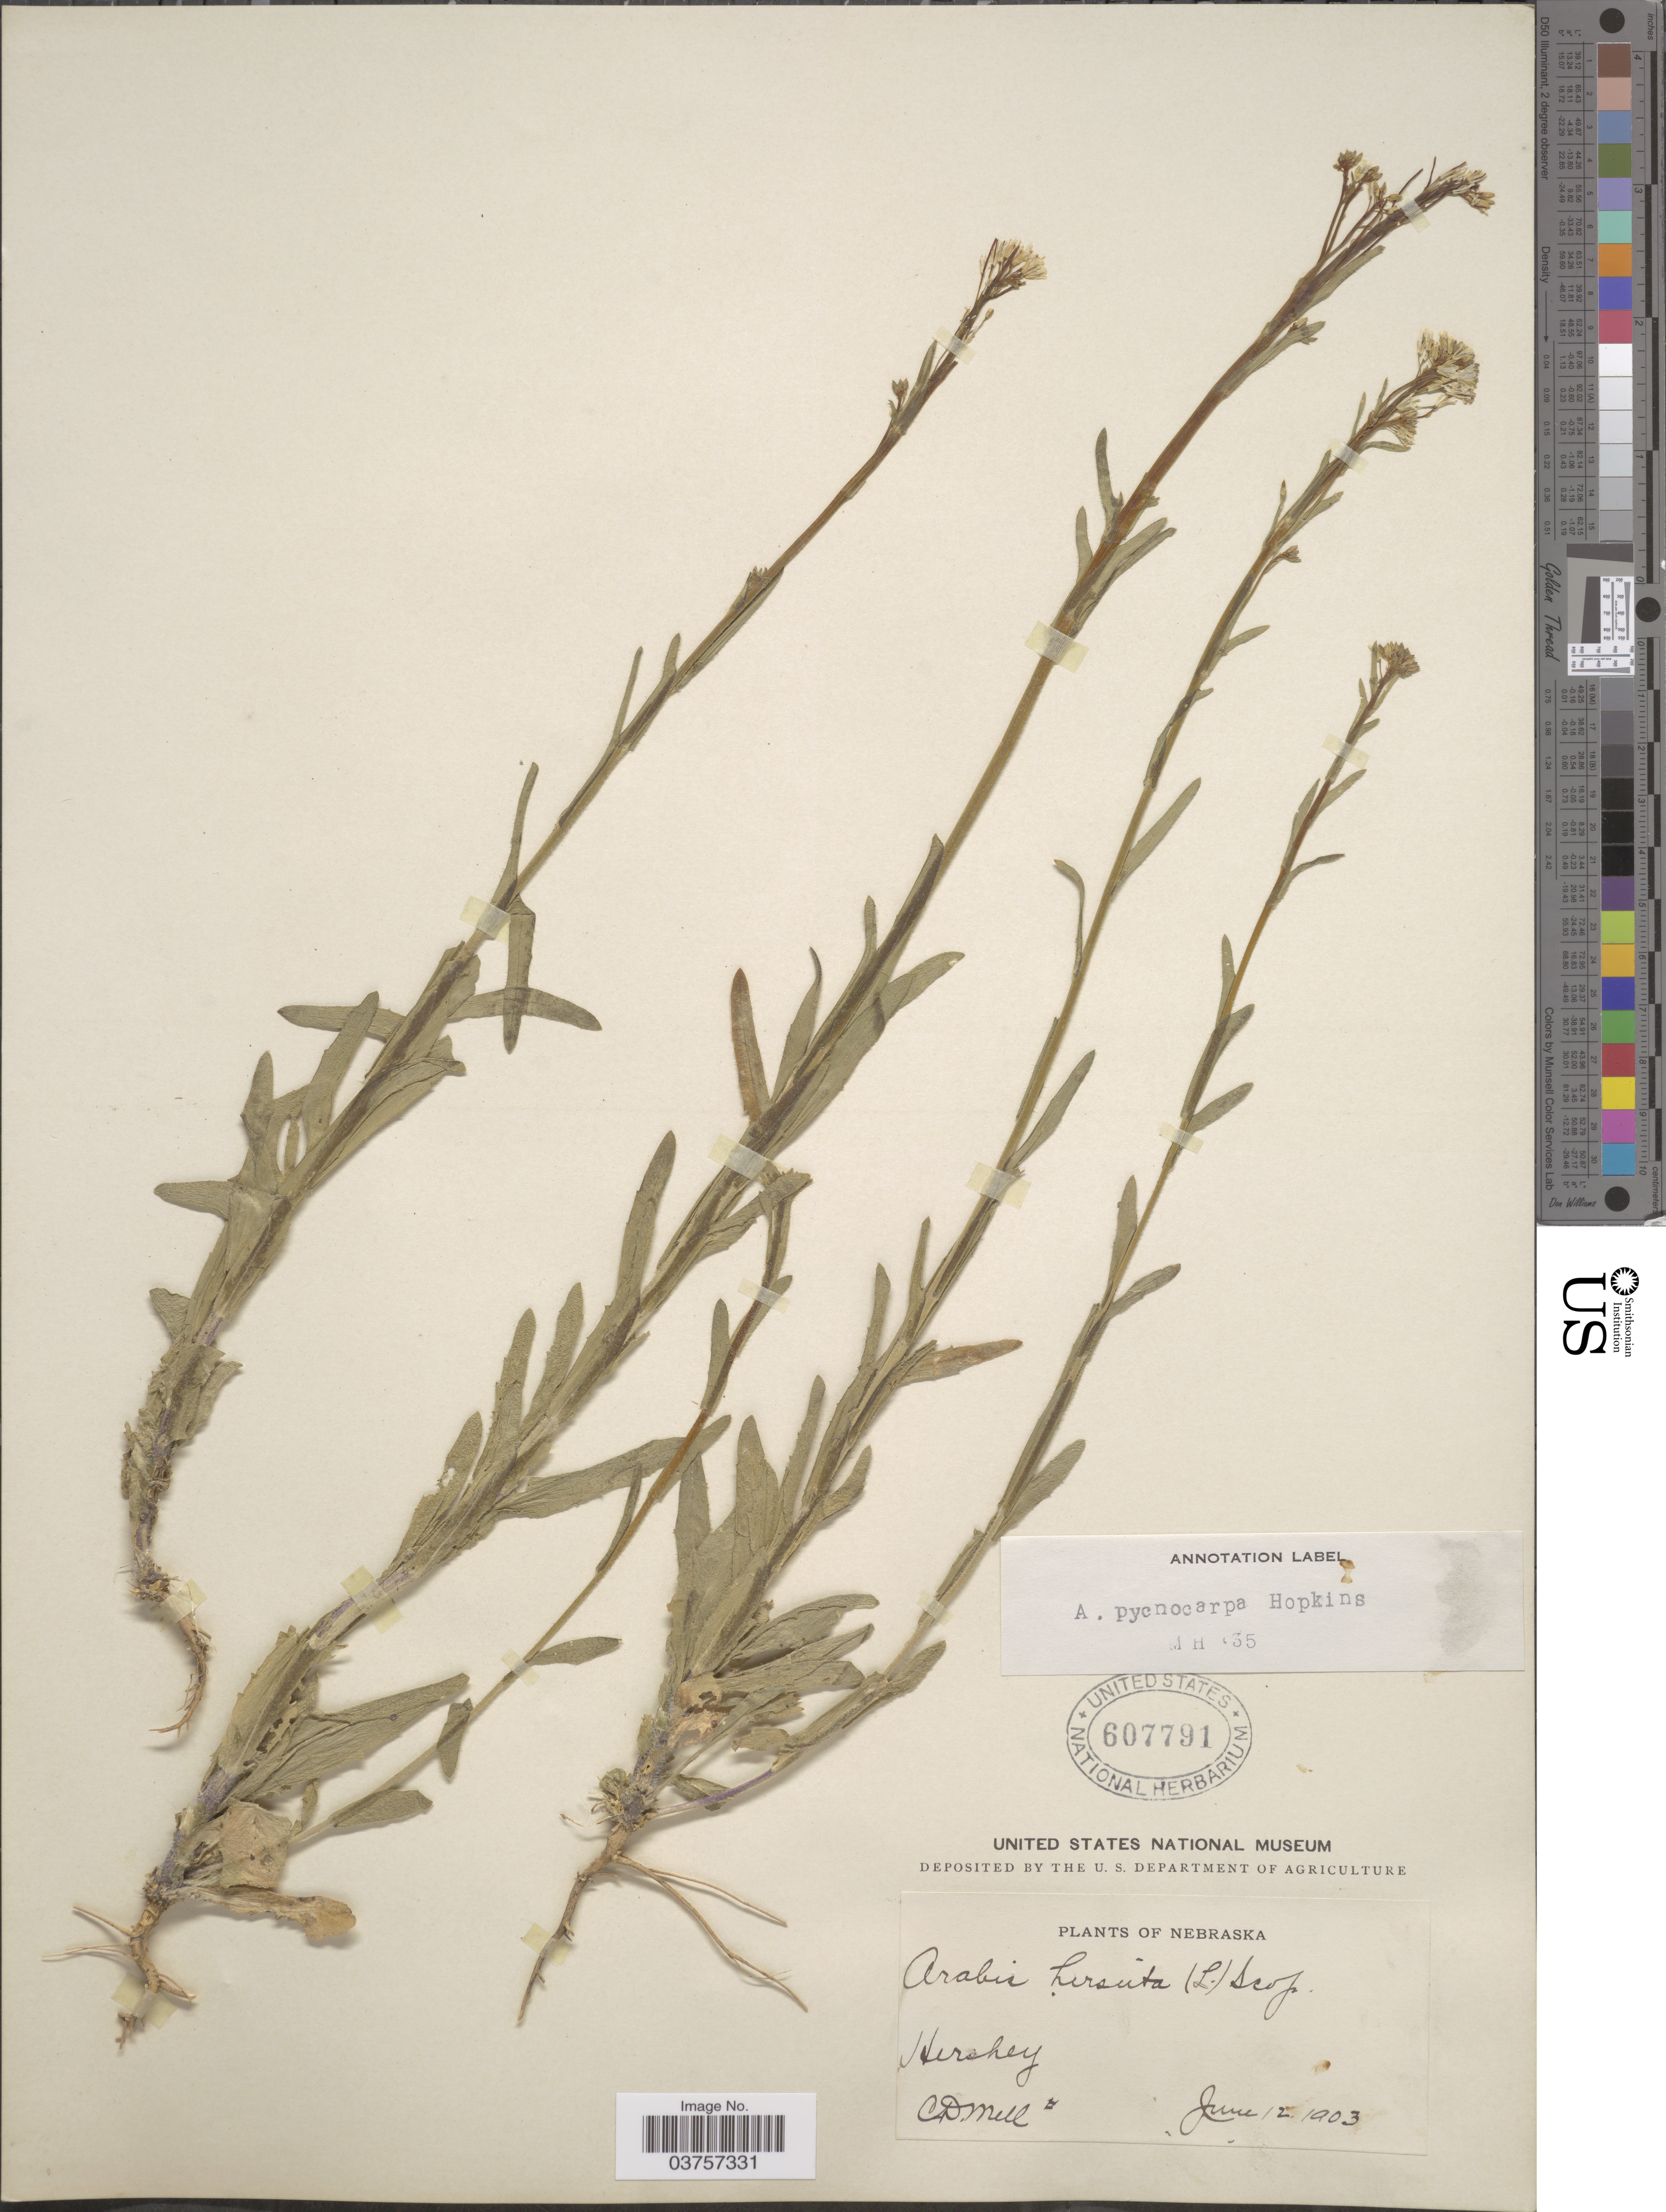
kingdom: Plantae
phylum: Tracheophyta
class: Magnoliopsida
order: Brassicales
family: Brassicaceae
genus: Arabis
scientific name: Arabis hirsuta var. pycnocarpa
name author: M. Hopkins & Rollins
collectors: C. D. Mell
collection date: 1903-06-12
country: United States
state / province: Nebraska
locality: Hershey.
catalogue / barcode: US 607791